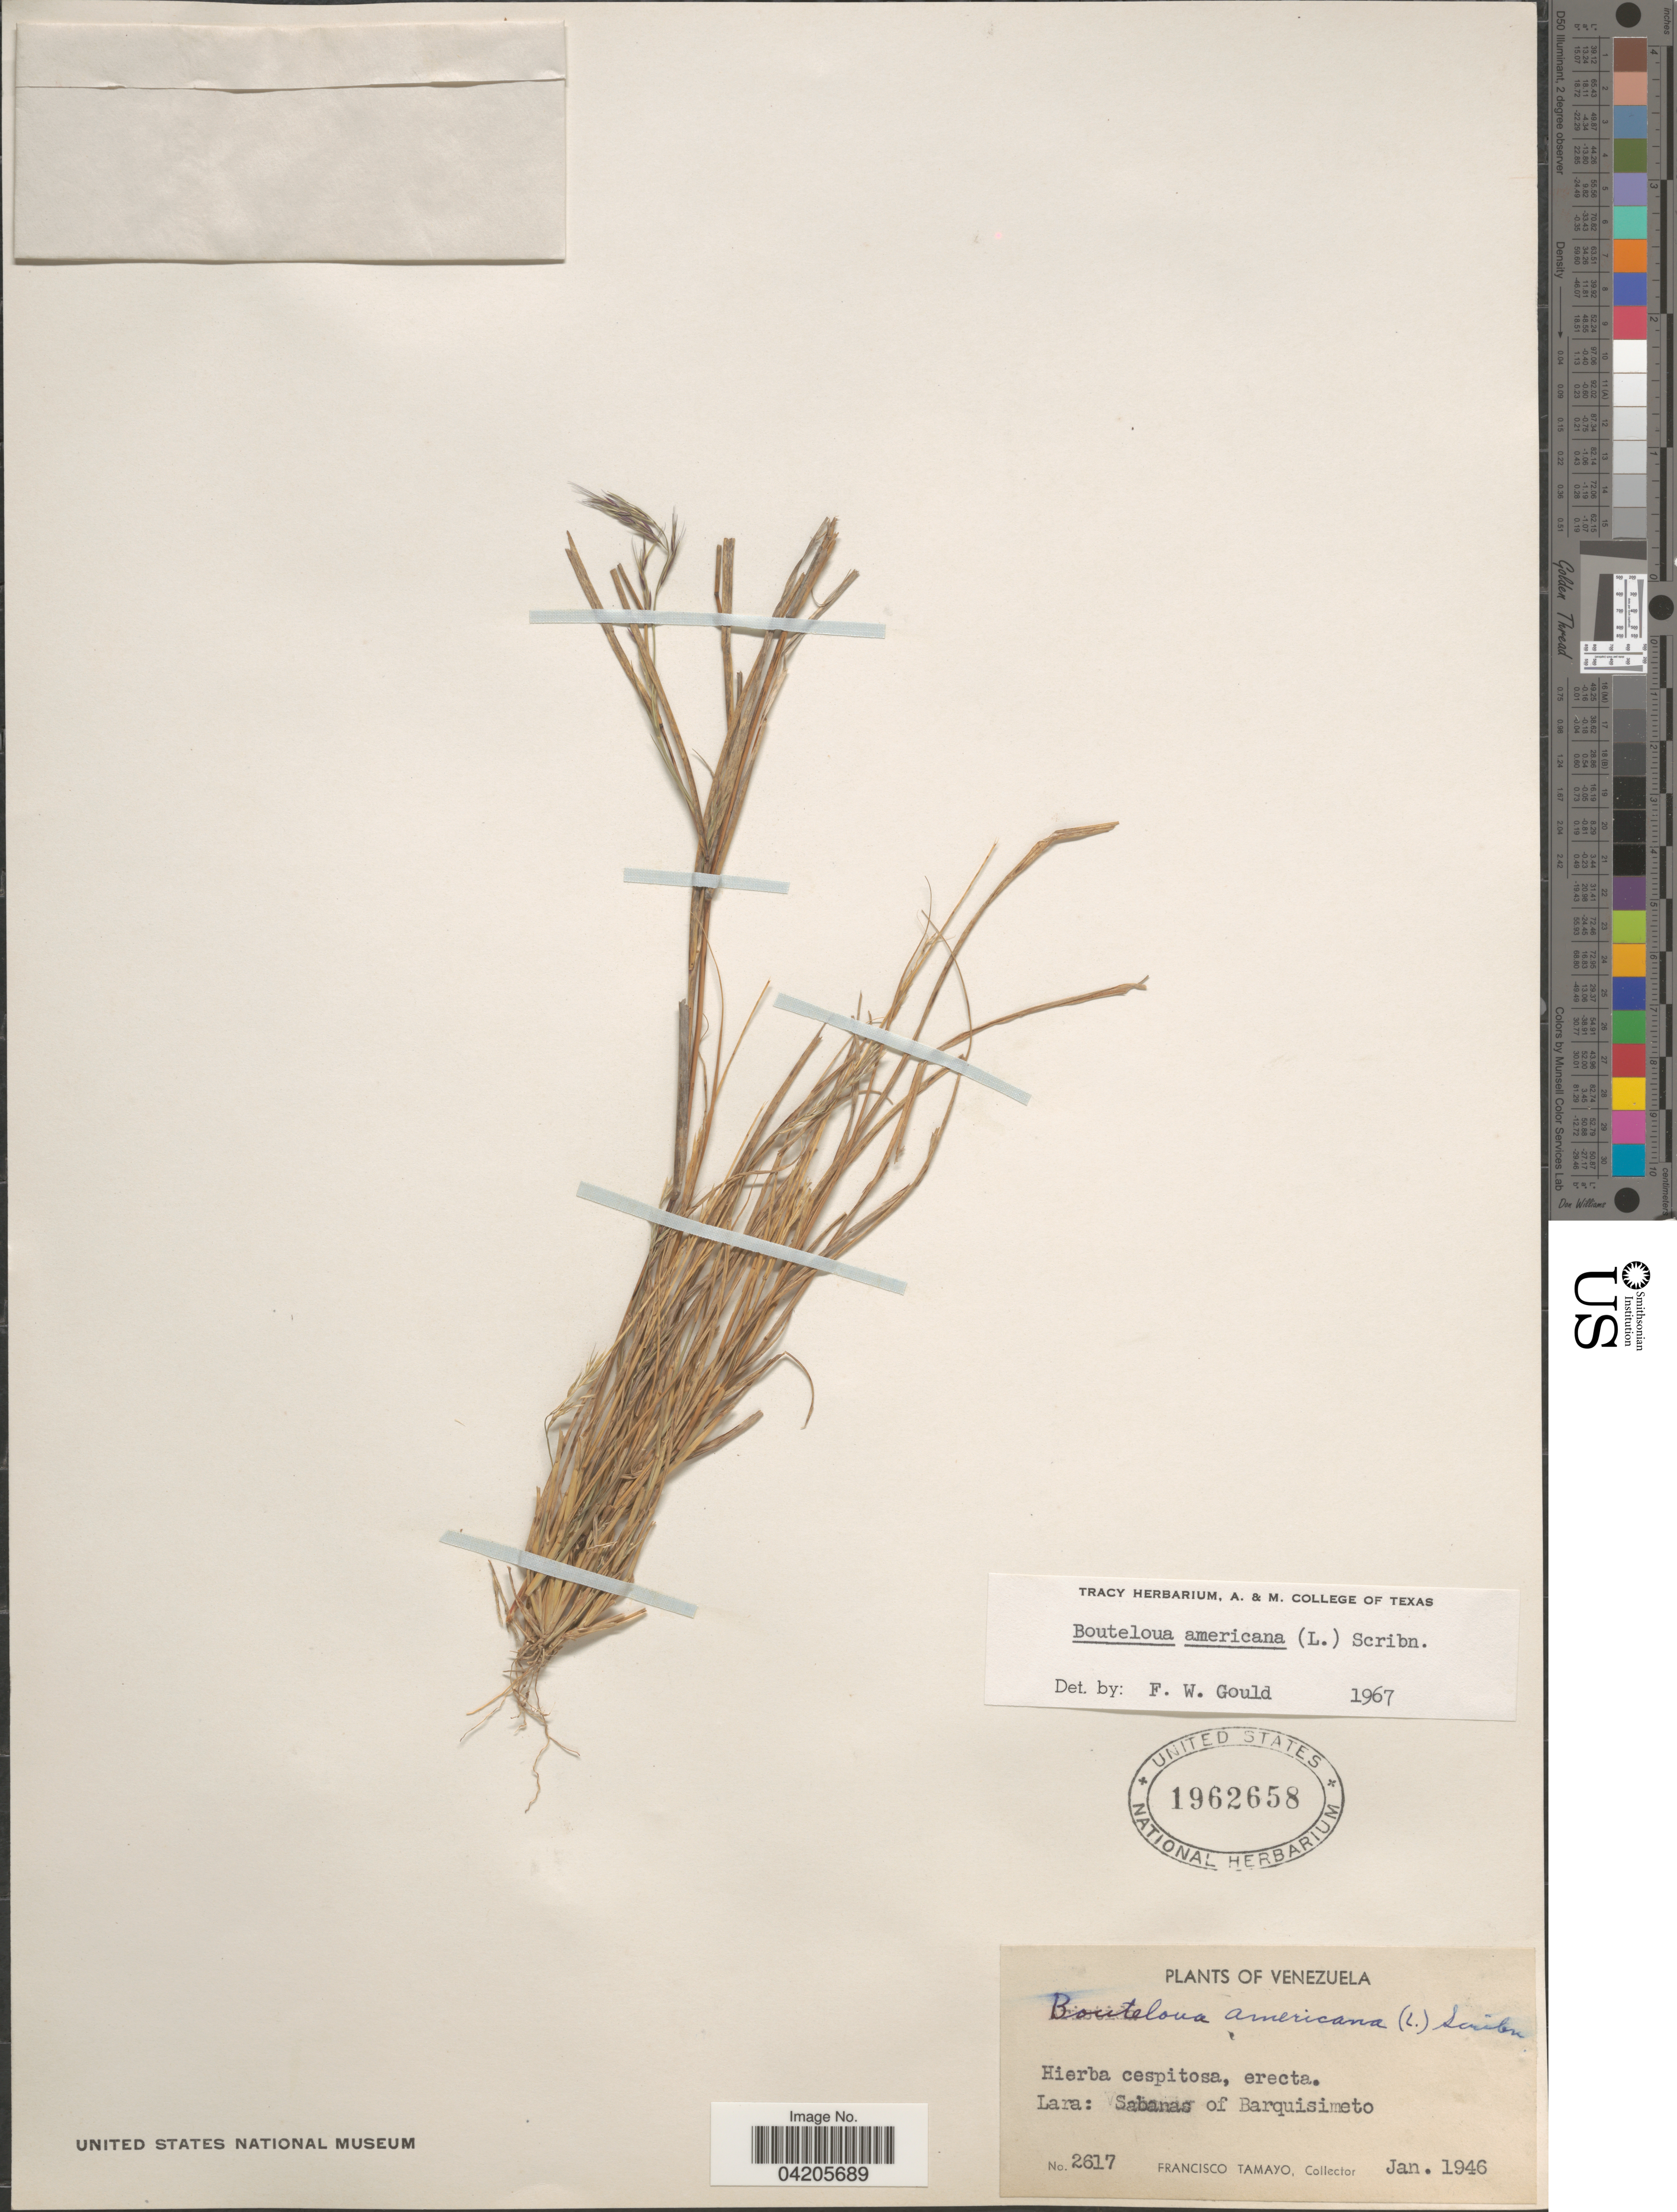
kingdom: Plantae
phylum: Tracheophyta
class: Liliopsida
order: Poales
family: Poaceae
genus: Bouteloua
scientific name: Bouteloua americana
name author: (L.) Scribn.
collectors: F. Tamayo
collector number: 2617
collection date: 1946-01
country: Venezuela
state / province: Lara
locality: Sabanas of Barquisimeto.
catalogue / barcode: US 1962658